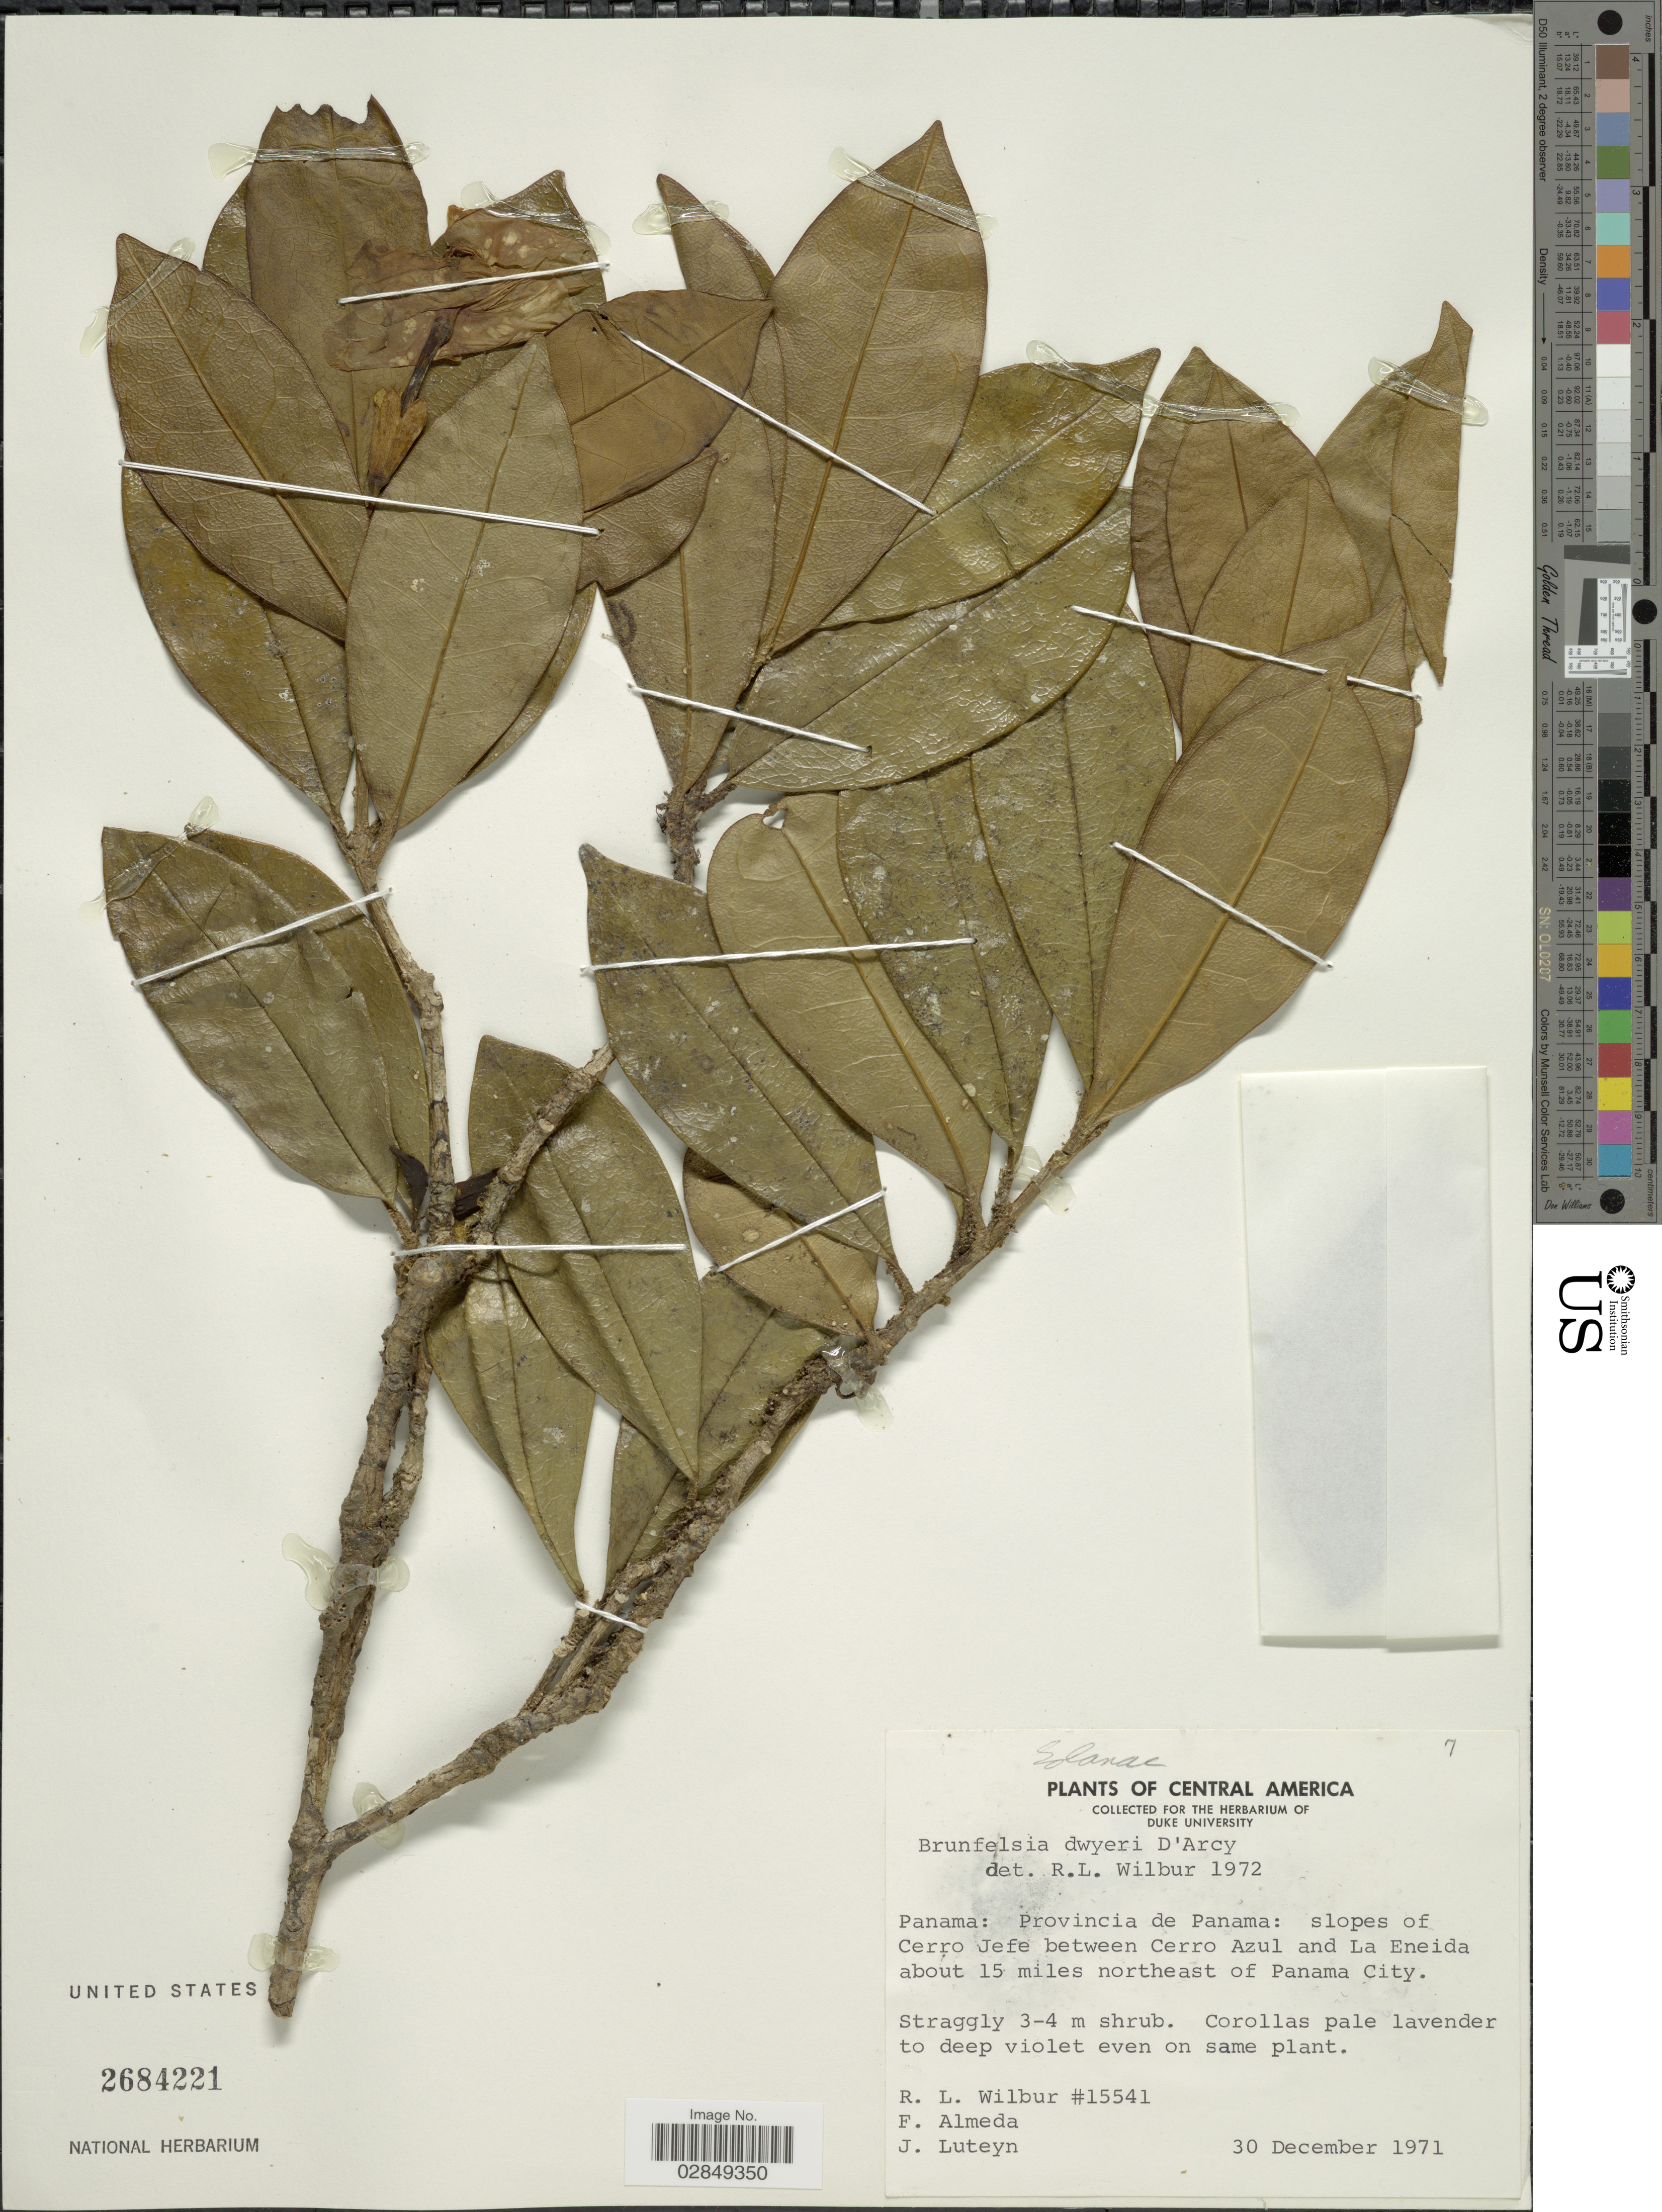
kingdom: Plantae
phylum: Tracheophyta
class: Magnoliopsida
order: Solanales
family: Solanaceae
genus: Brunfelsia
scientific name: Brunfelsia dwyeri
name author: D'Arcy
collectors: R. L. Wilbur, F. Almeda & J. L. Luteyn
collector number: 15541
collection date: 1971-12-30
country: Panama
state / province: Panamá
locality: Slopes of Cerro Jefe between Cerro Azul an La Eneida about 15 miles northeast of Panama City.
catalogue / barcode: US 2684221